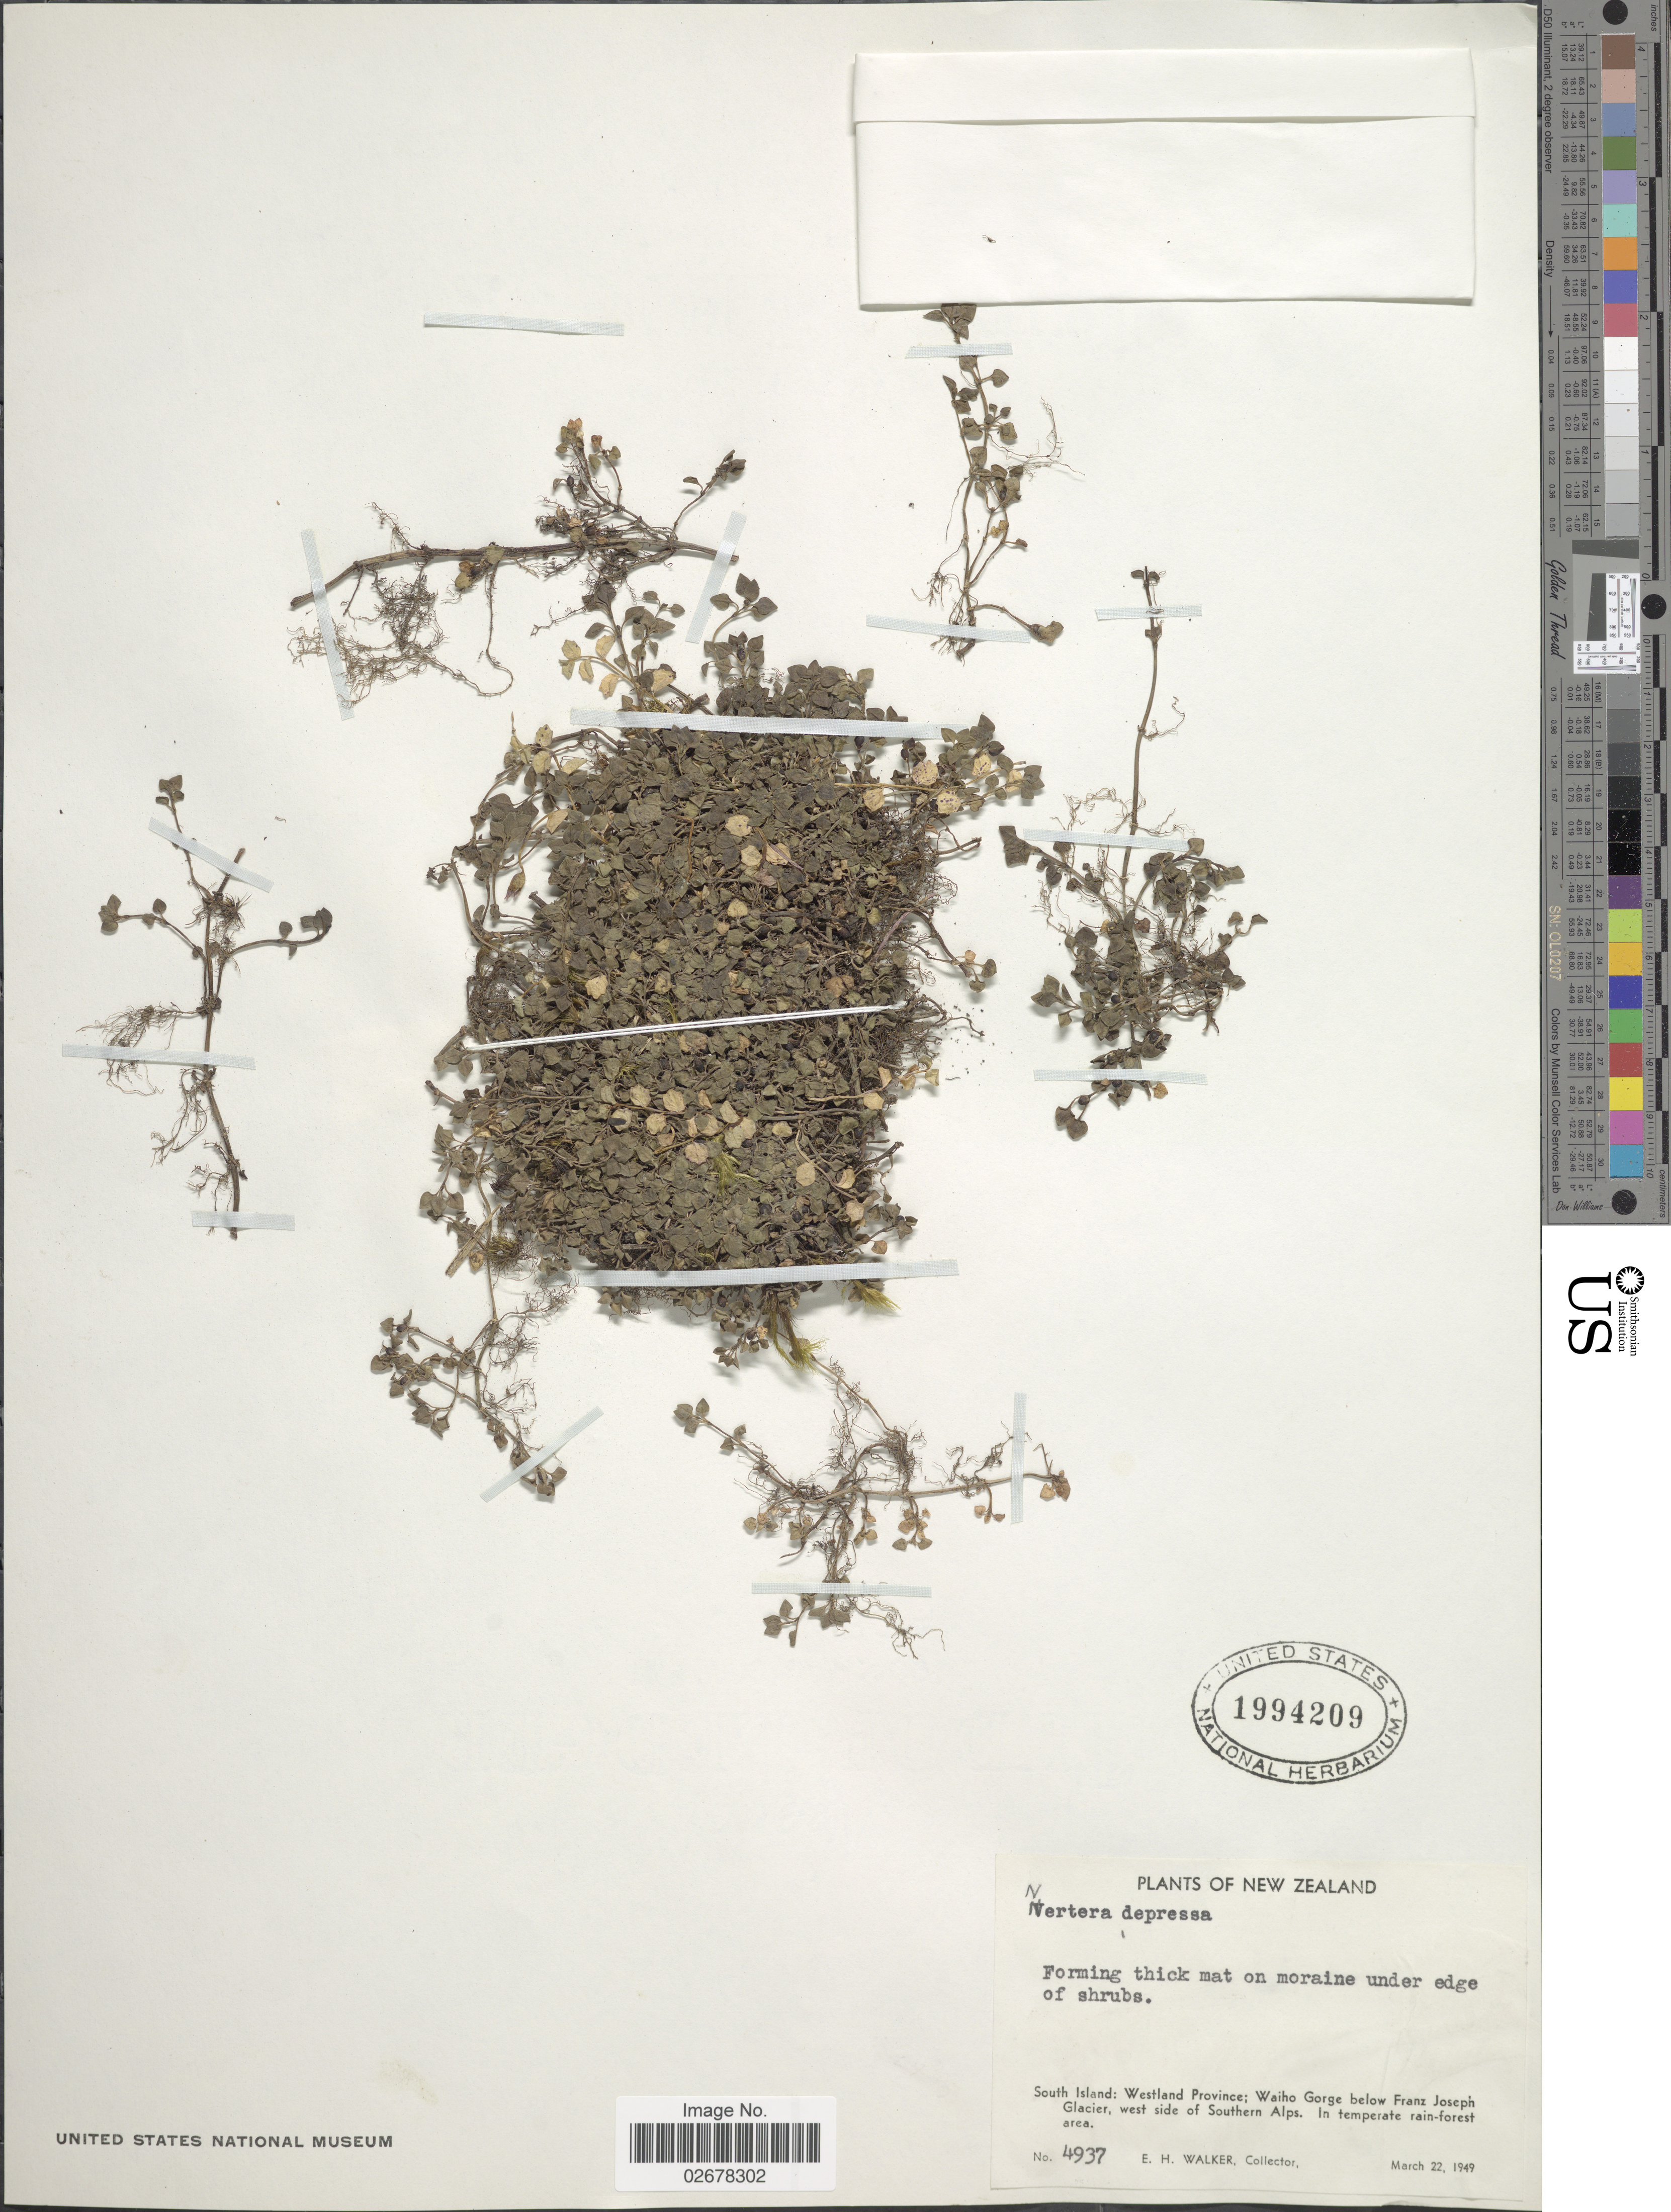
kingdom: Plantae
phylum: Tracheophyta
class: Magnoliopsida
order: Gentianales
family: Rubiaceae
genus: Nertera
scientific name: Nertera depressa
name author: Banks & Sol. ex Gaertn.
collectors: E. H. Walker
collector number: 4937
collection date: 1949-03-22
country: New Zealand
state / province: Wellington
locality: South Island:Wellington Province; Waiho Gorge below Franz Joseph Glacier, west side of Southern Alps, in temperate rain-forest area.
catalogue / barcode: US 1994209